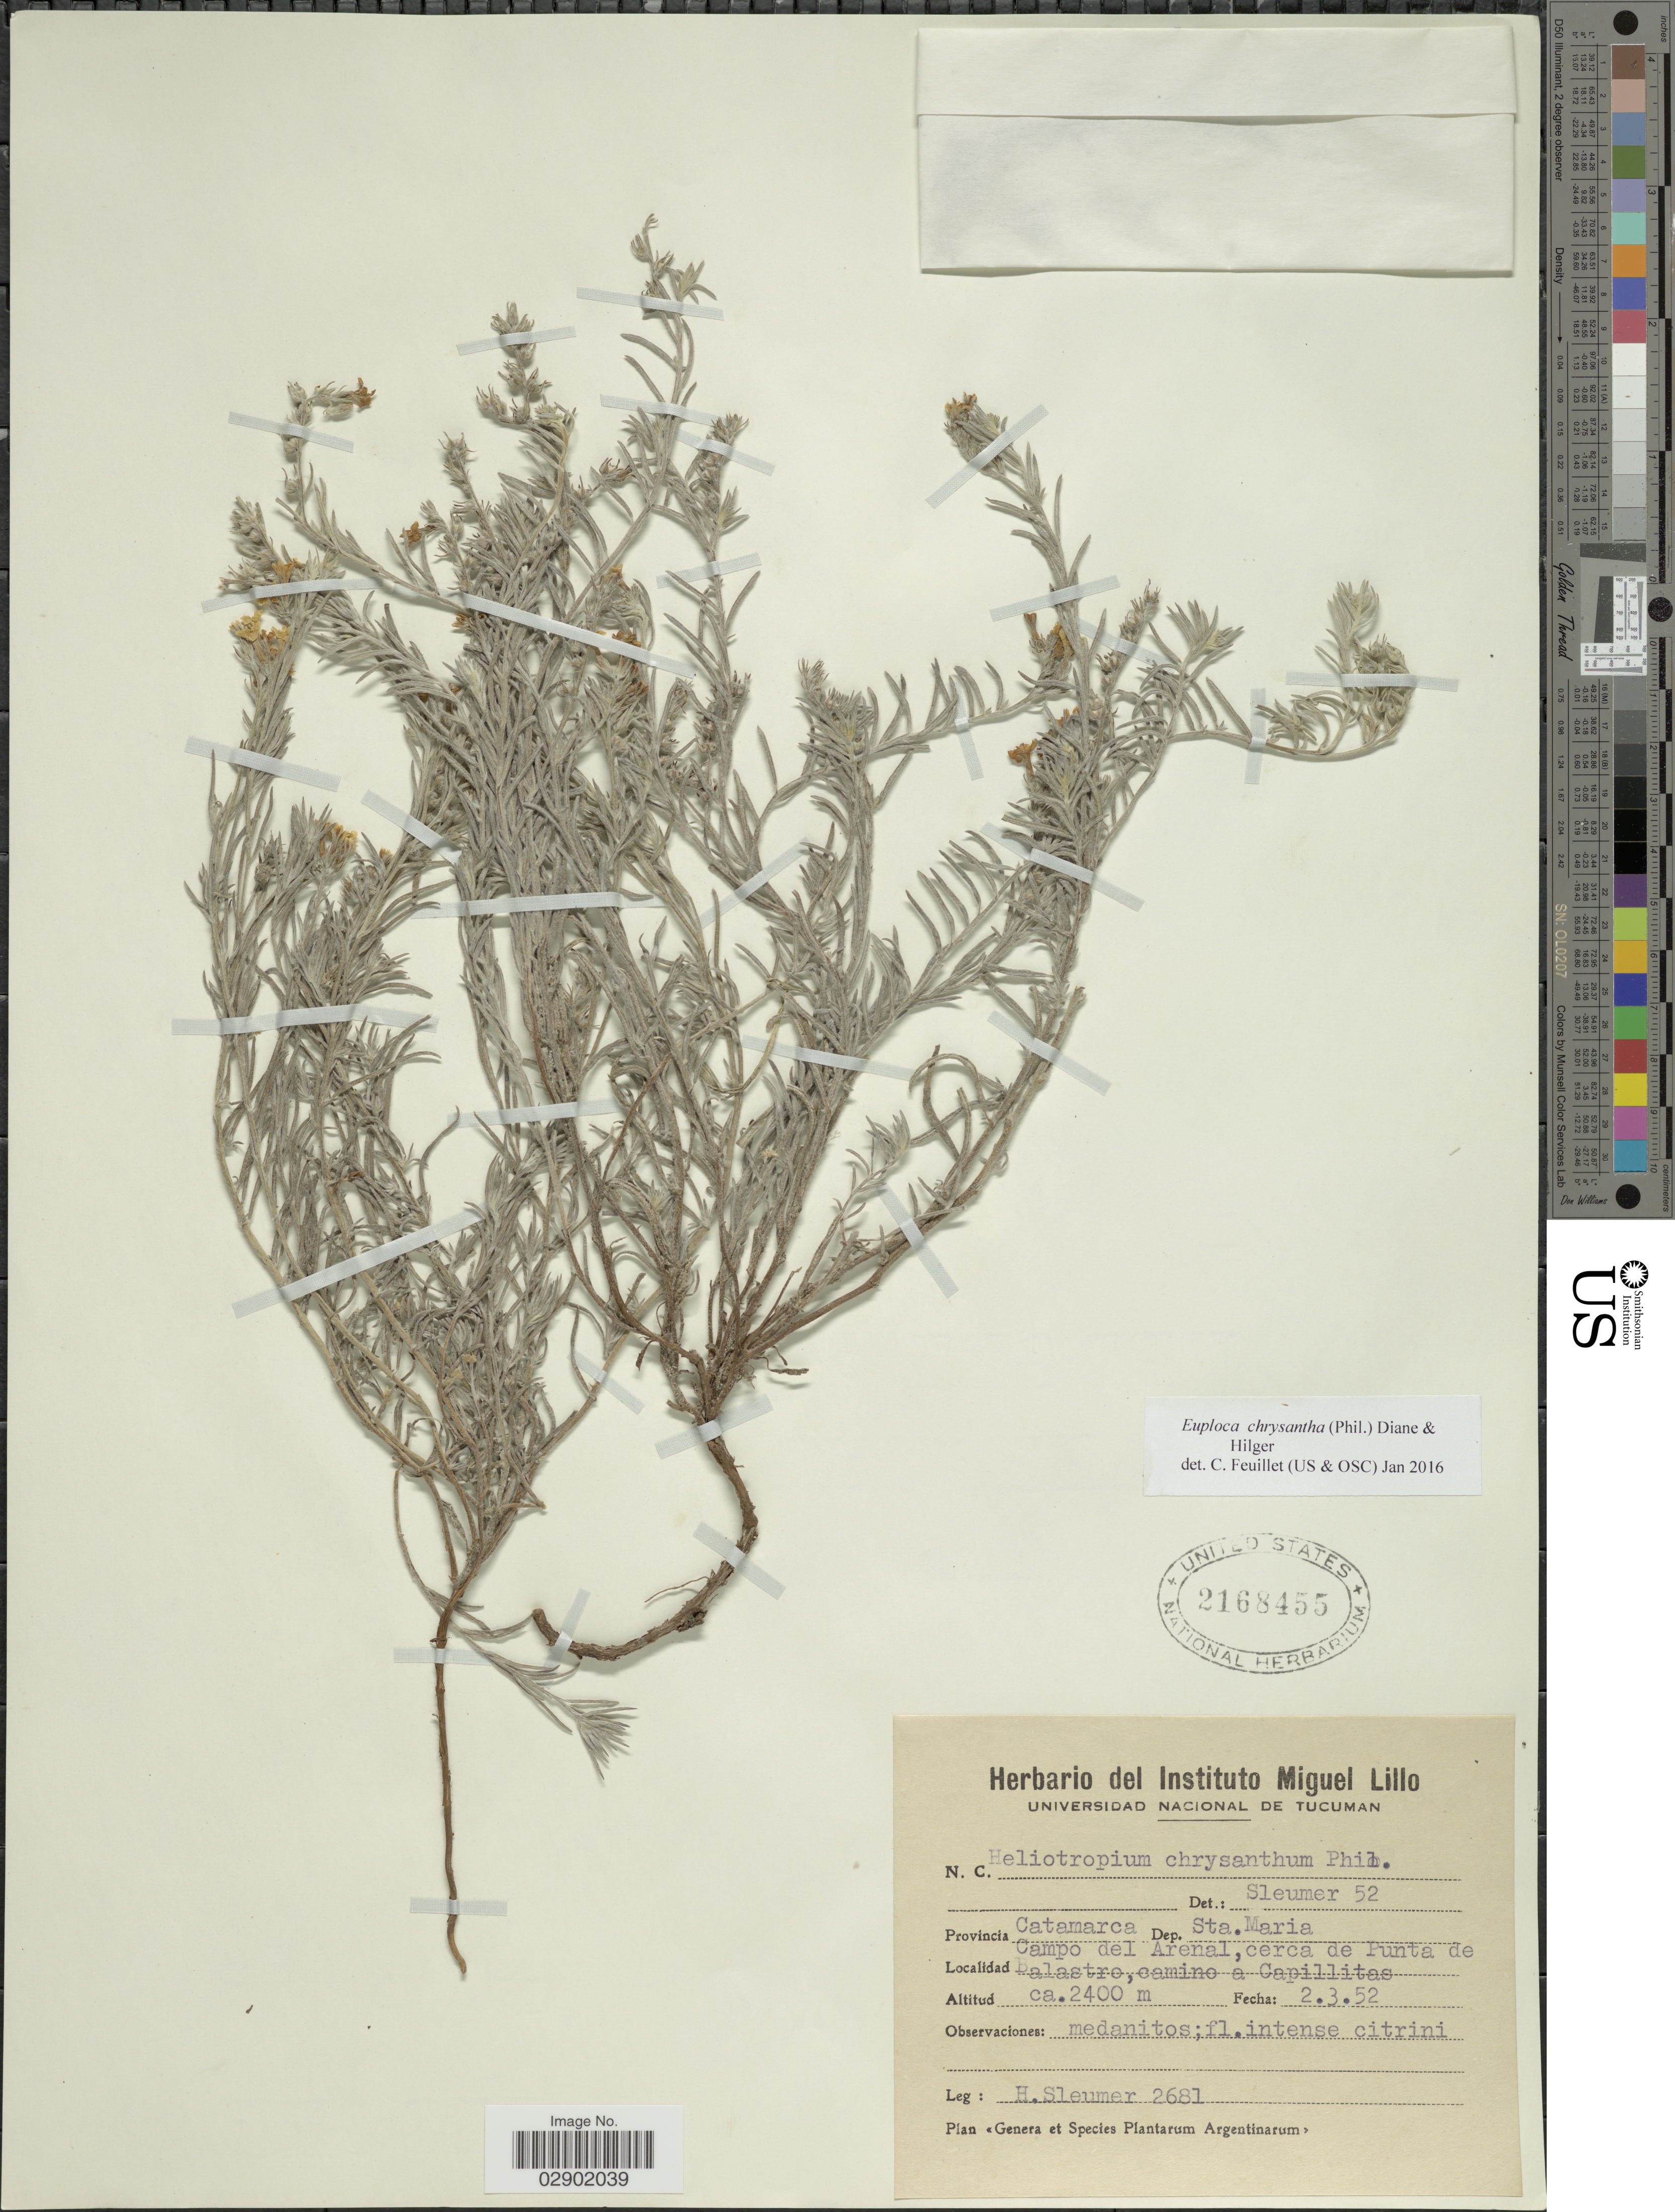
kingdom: Plantae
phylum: Tracheophyta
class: Magnoliopsida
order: Boraginales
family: Heliotropiaceae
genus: Euploca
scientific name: Euploca chrysantha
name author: (Phil.) Diane & Hilger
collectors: H. O. Sleumer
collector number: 2681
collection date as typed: Transcribed d/m/y: 2/3/52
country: Argentina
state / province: Catamarca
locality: Dep. Sta Maria. Campo del Arenal, cerca de Punta de Balastro, camino a Capillitas.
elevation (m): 2400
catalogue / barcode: US 2168455